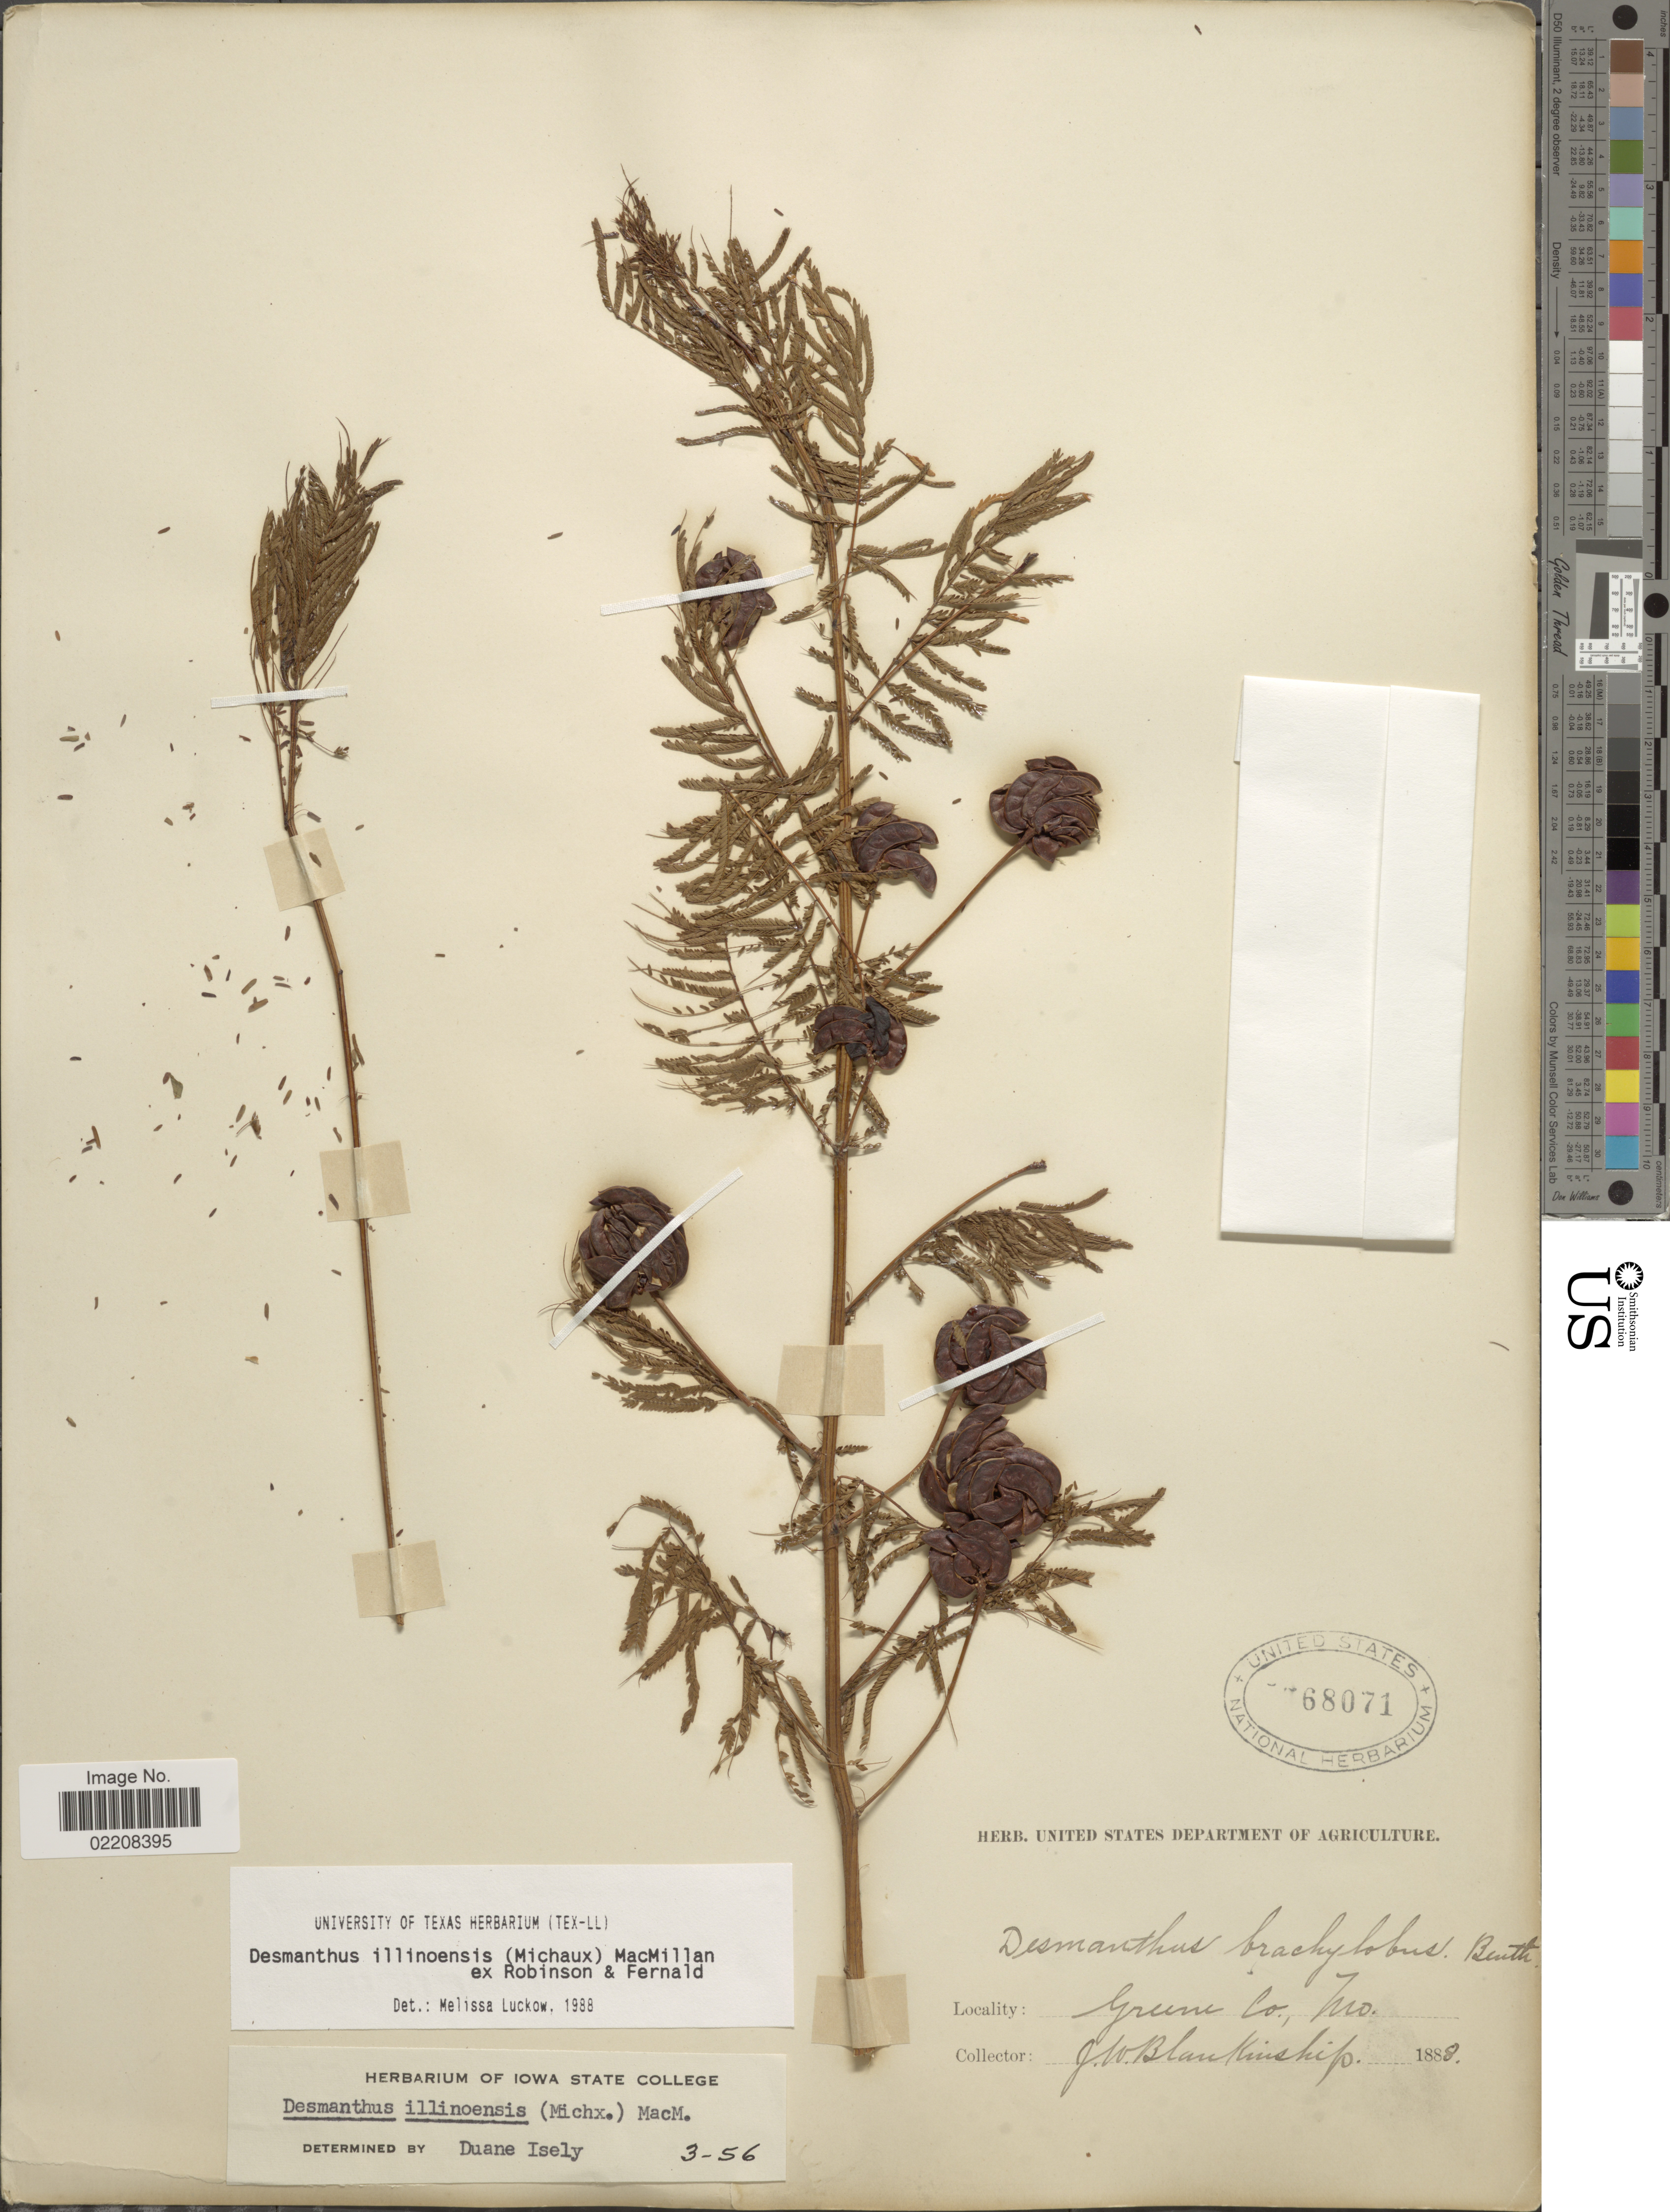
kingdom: Plantae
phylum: Tracheophyta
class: Magnoliopsida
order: Fabales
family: Fabaceae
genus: Desmanthus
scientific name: Desmanthus illinoensis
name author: (Michx.) MacMill.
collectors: J. W. Blankinship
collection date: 1888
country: United States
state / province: Missouri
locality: Greene Co., Mo.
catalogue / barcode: US 68071